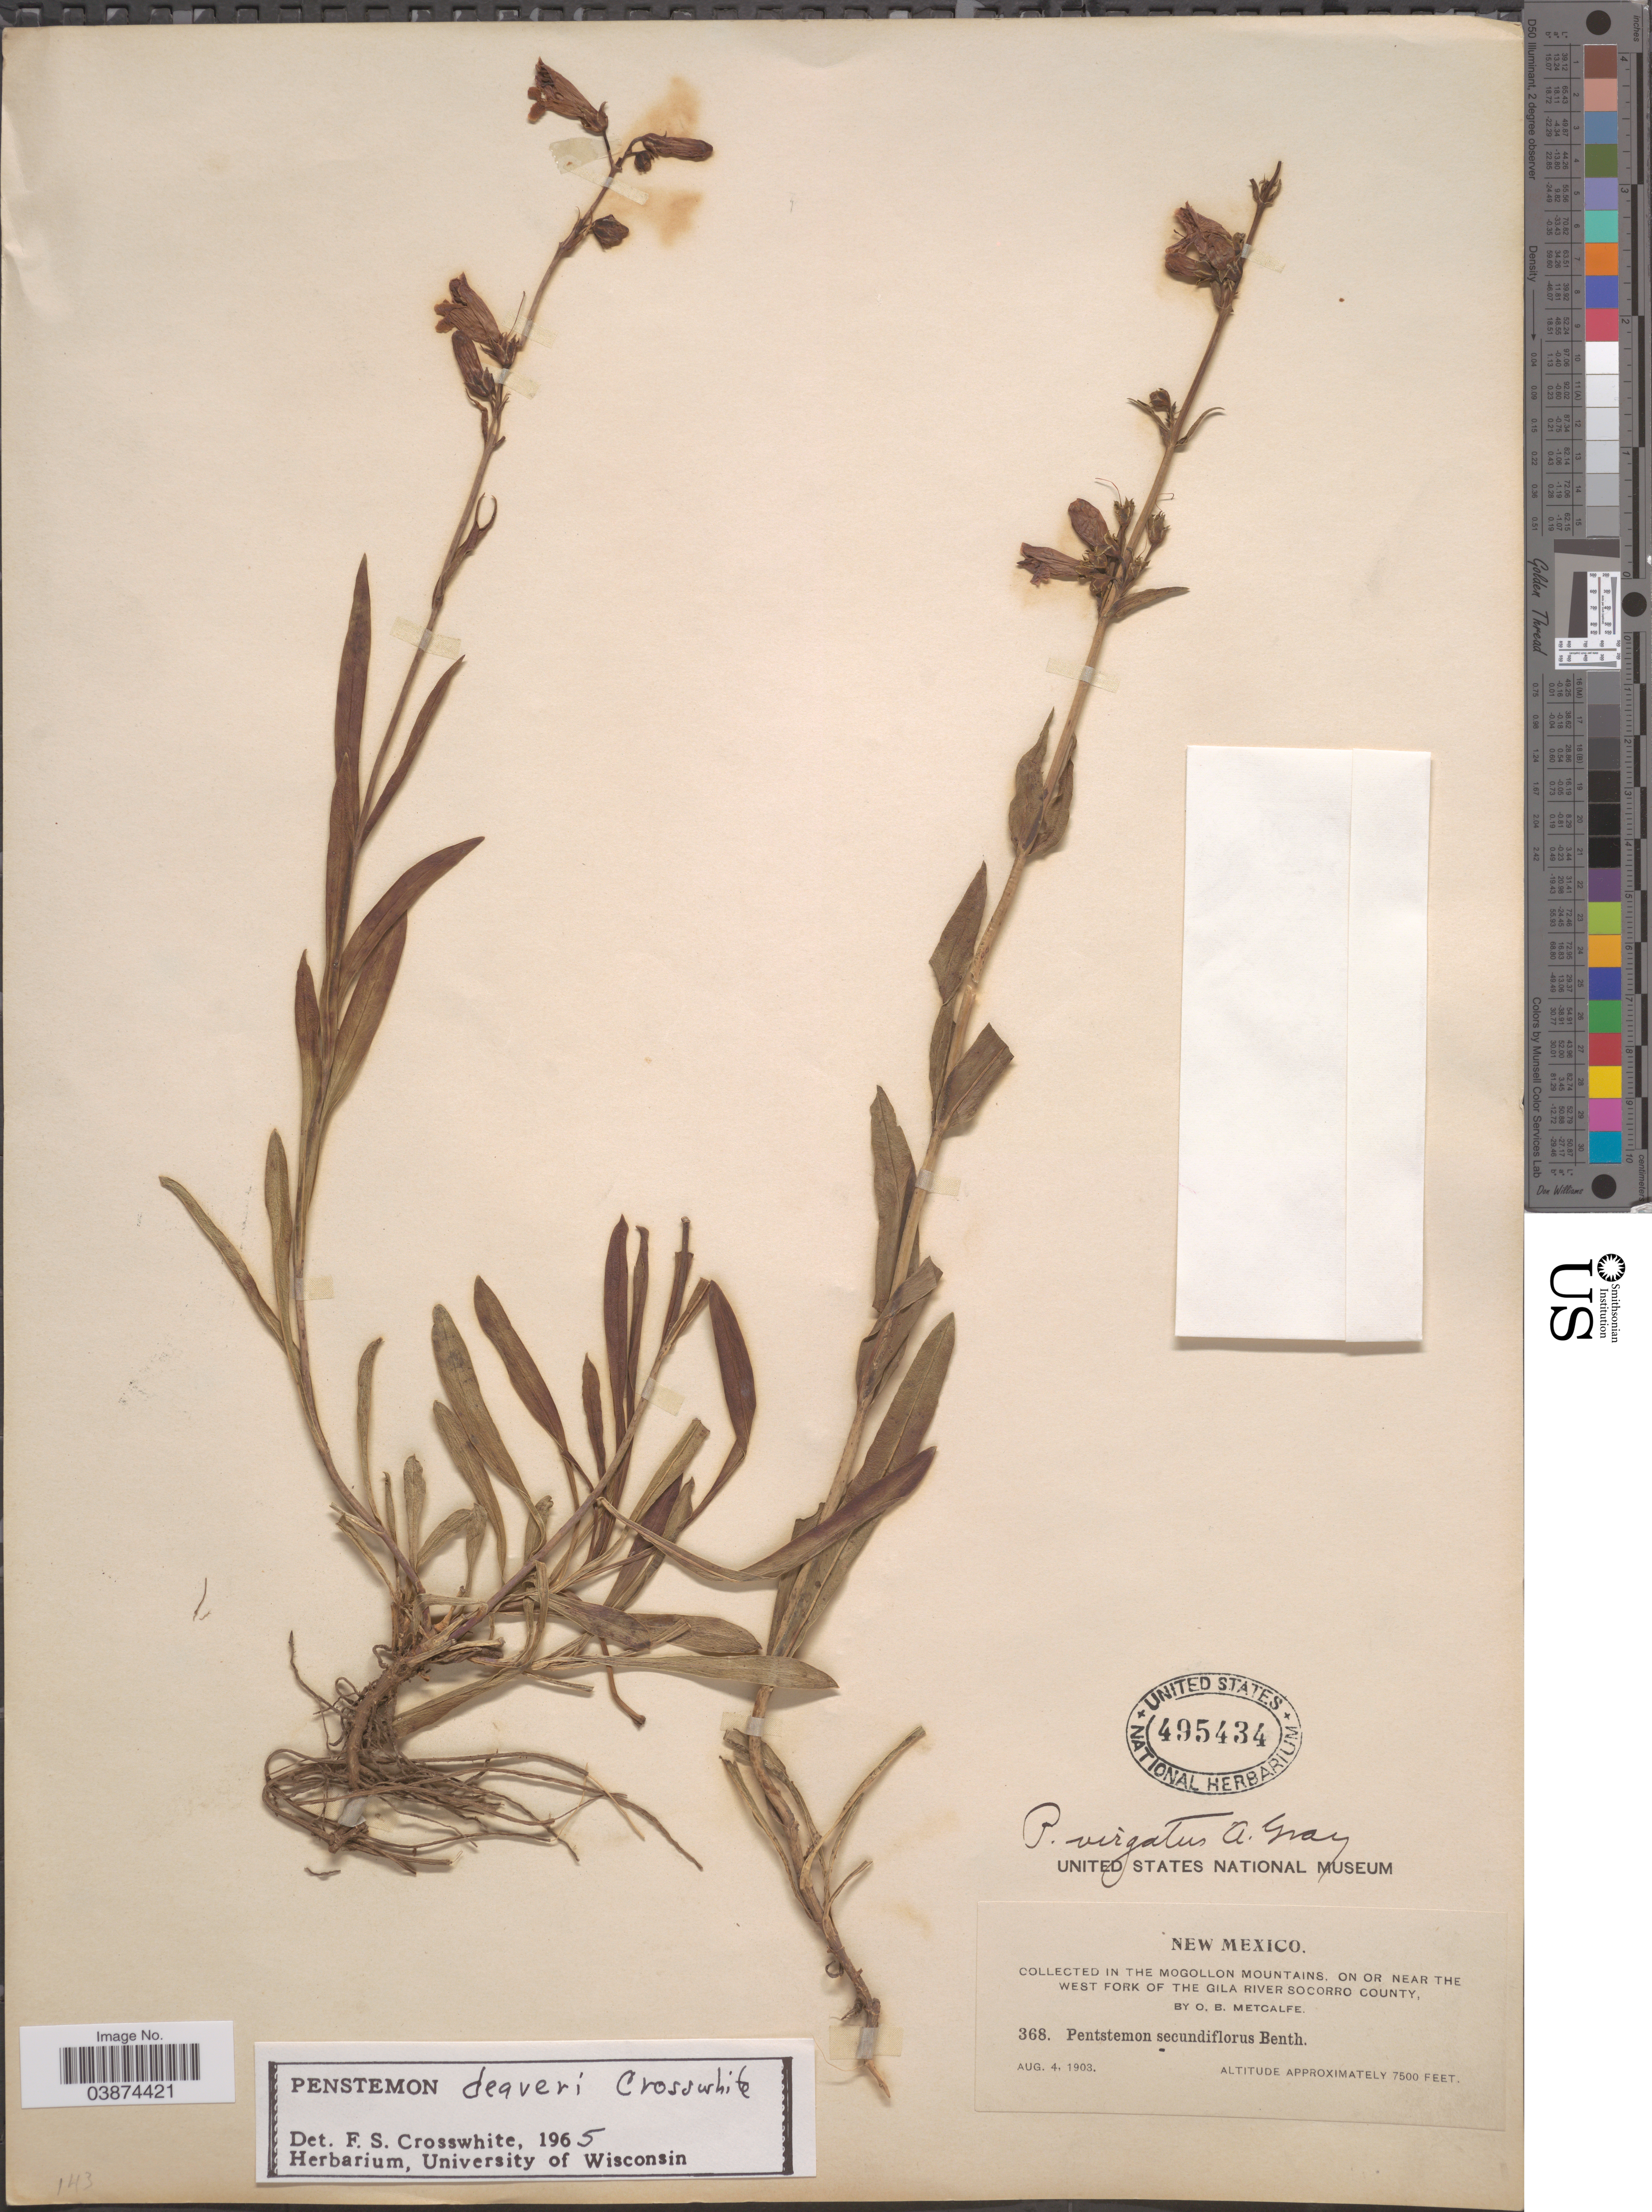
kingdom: Plantae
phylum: Tracheophyta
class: Magnoliopsida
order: Lamiales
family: Plantaginaceae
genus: Penstemon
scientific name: Penstemon deaveri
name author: Crosswh.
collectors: O. B. Metcalfe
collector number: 368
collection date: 1903-08-04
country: United States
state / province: New Mexico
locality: In the Mogollon Mountains, on or near the west fork of The Gila River Socorro County.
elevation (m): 2286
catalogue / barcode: US 495434